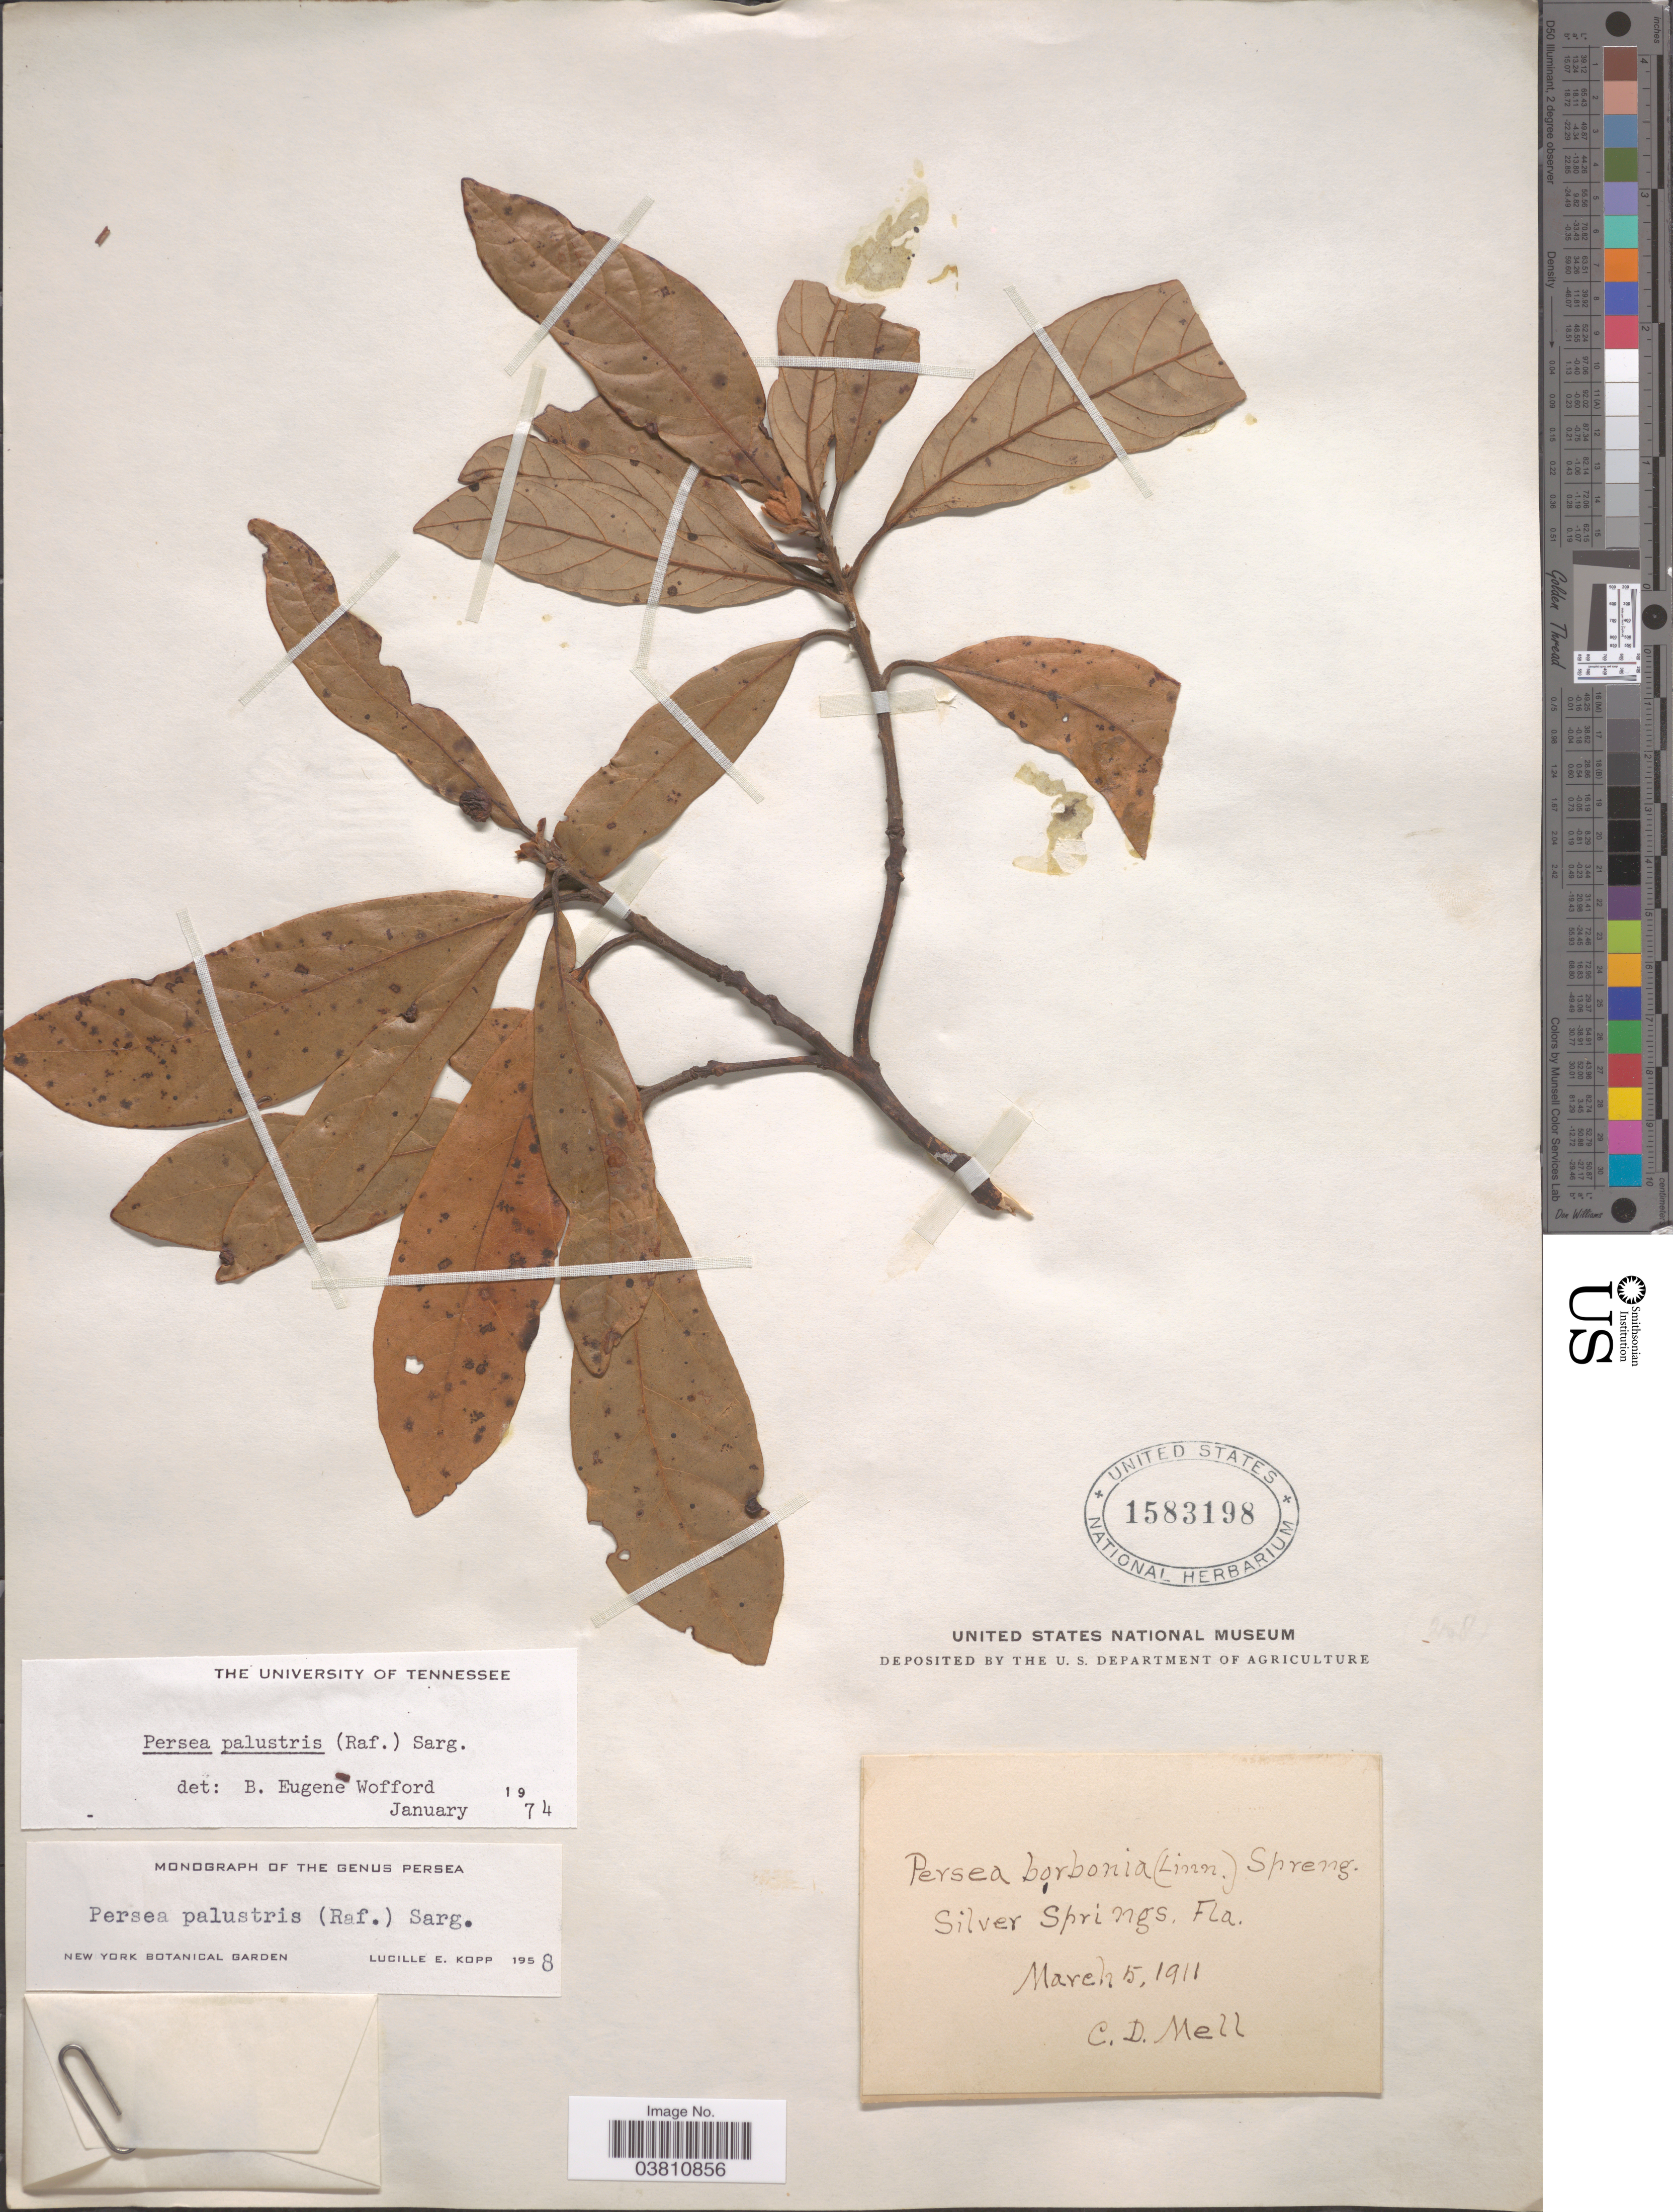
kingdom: Plantae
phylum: Tracheophyta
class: Magnoliopsida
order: Laurales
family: Lauraceae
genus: Persea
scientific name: Persea palustris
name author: (Raf.) Sarg.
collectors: C. D. Mell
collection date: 1911-03-05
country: United States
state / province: Florida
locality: Silver Springs.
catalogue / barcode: US 1583198